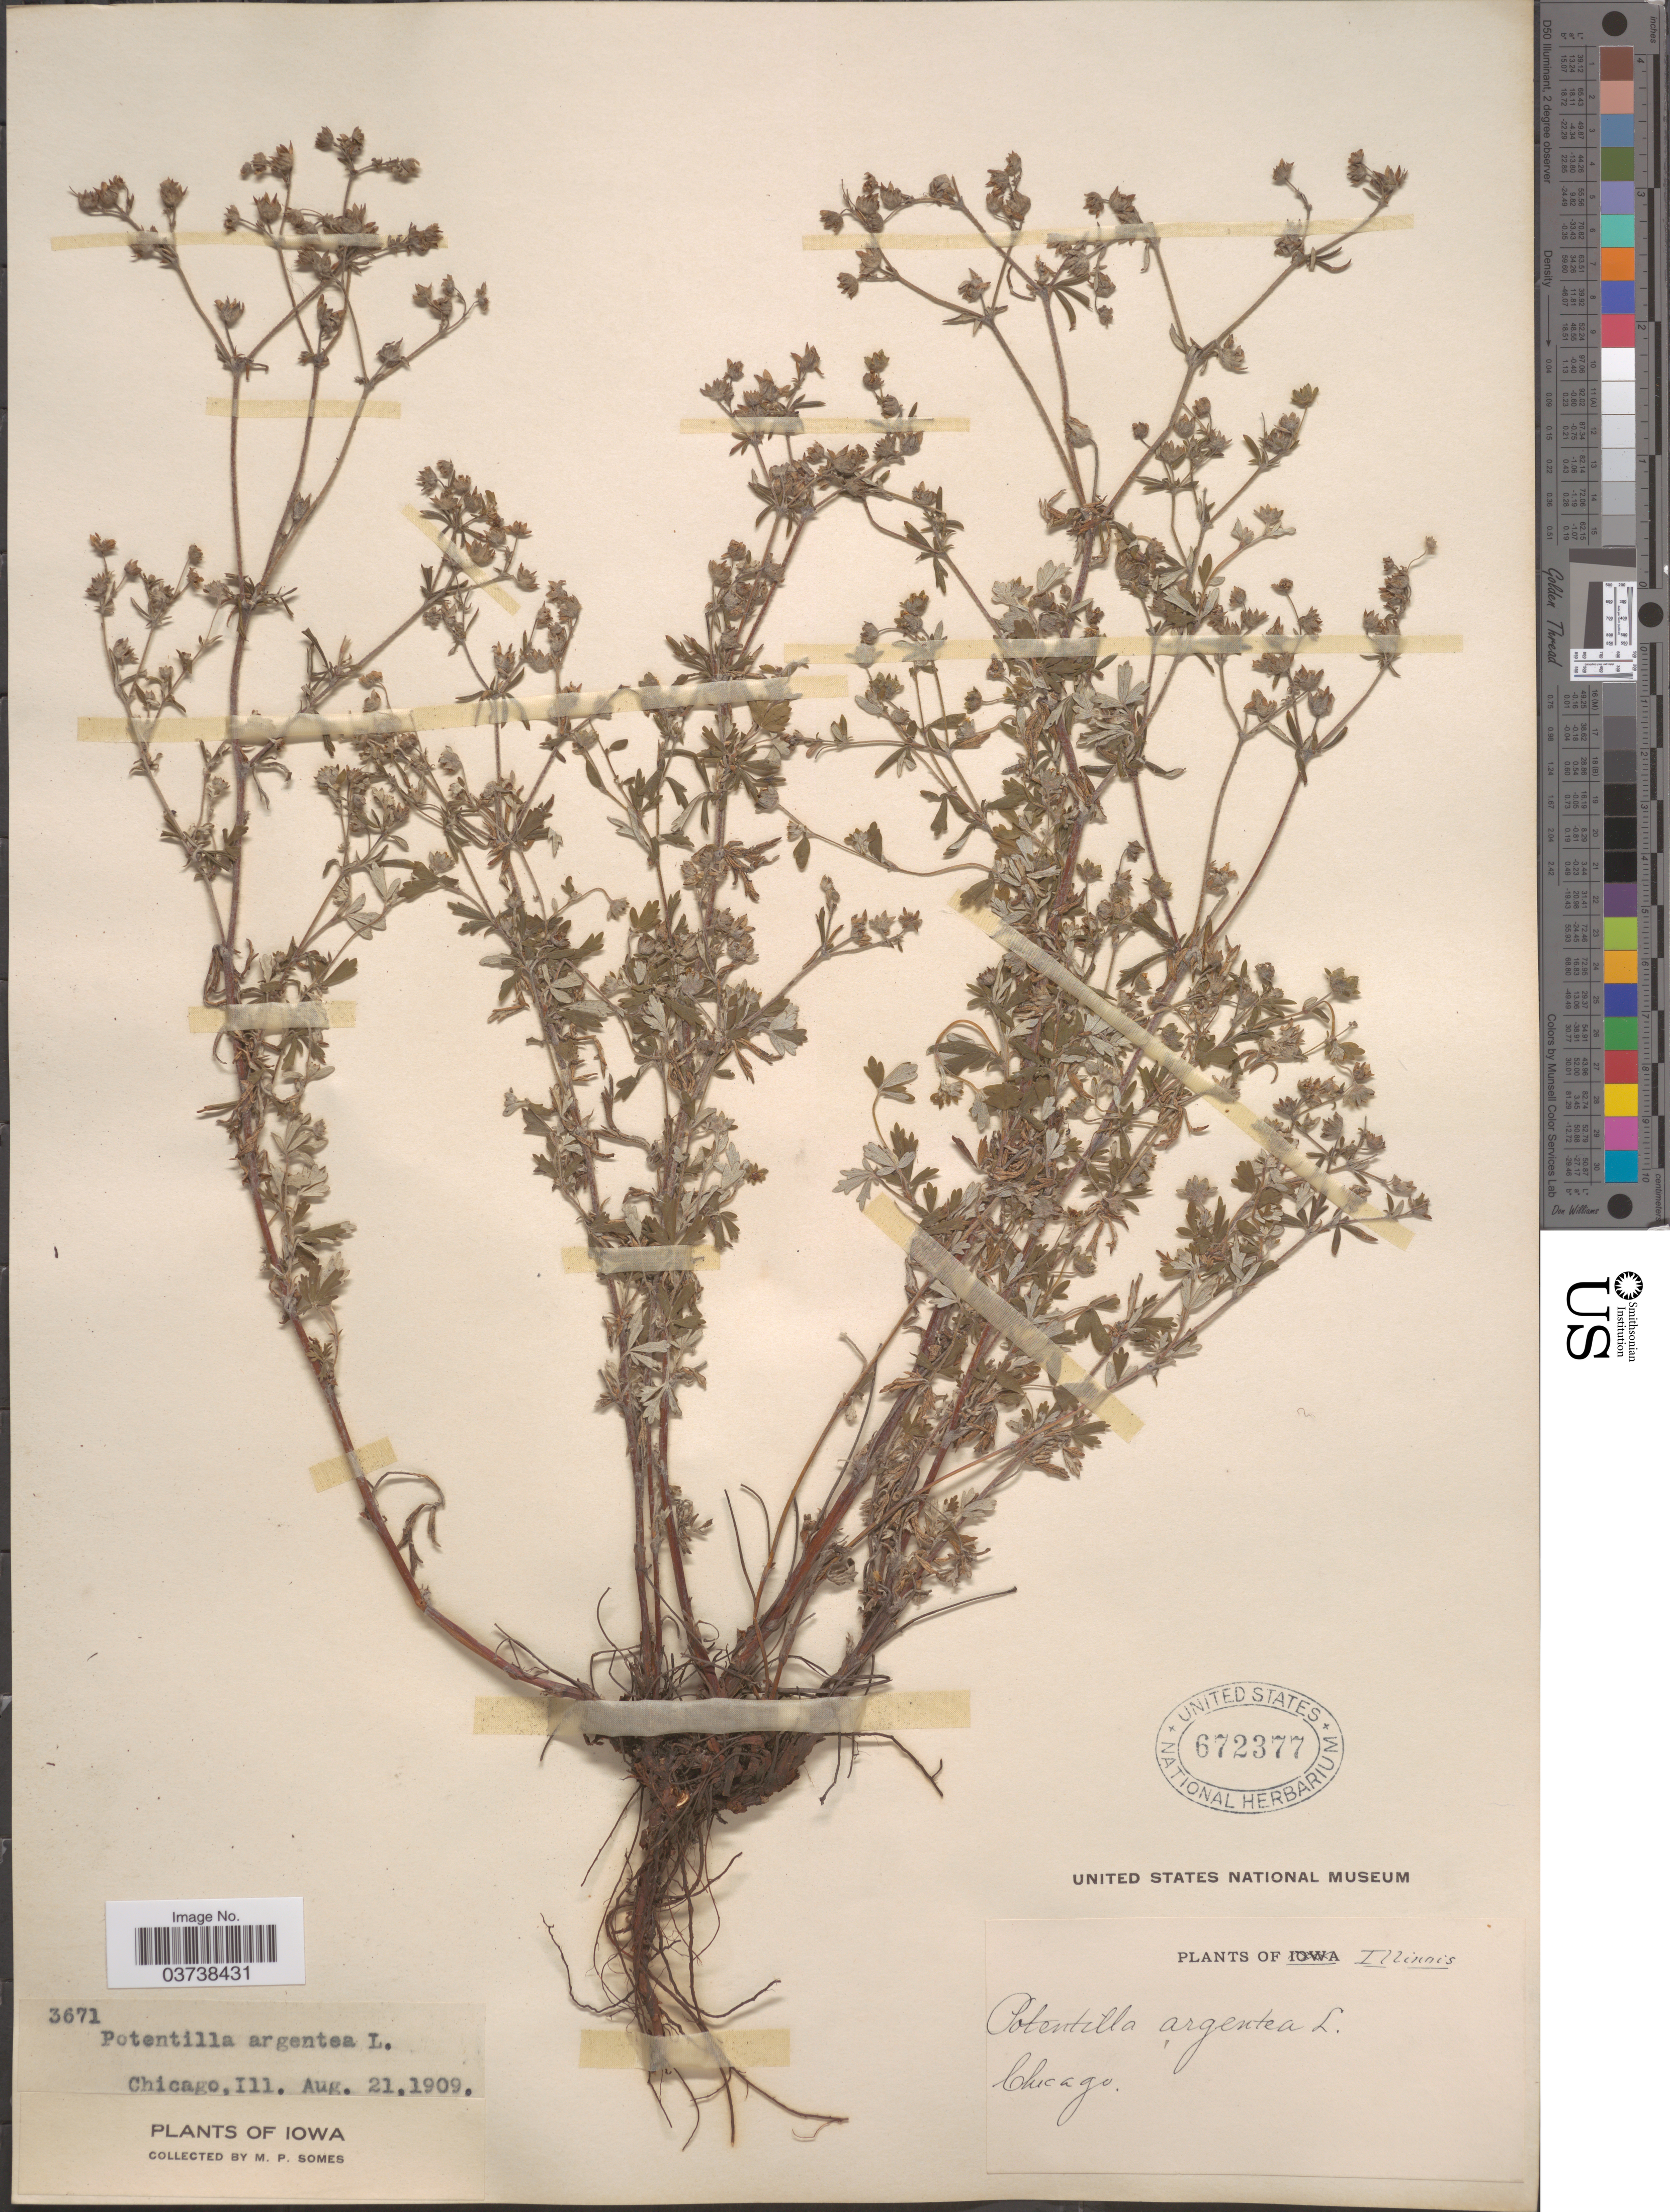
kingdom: Plantae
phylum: Tracheophyta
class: Magnoliopsida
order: Rosales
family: Rosaceae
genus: Potentilla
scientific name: Potentilla argentea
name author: L.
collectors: M. Somes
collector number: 3671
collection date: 1909-08-21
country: United States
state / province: Illinois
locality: Chicago.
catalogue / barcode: US 672377